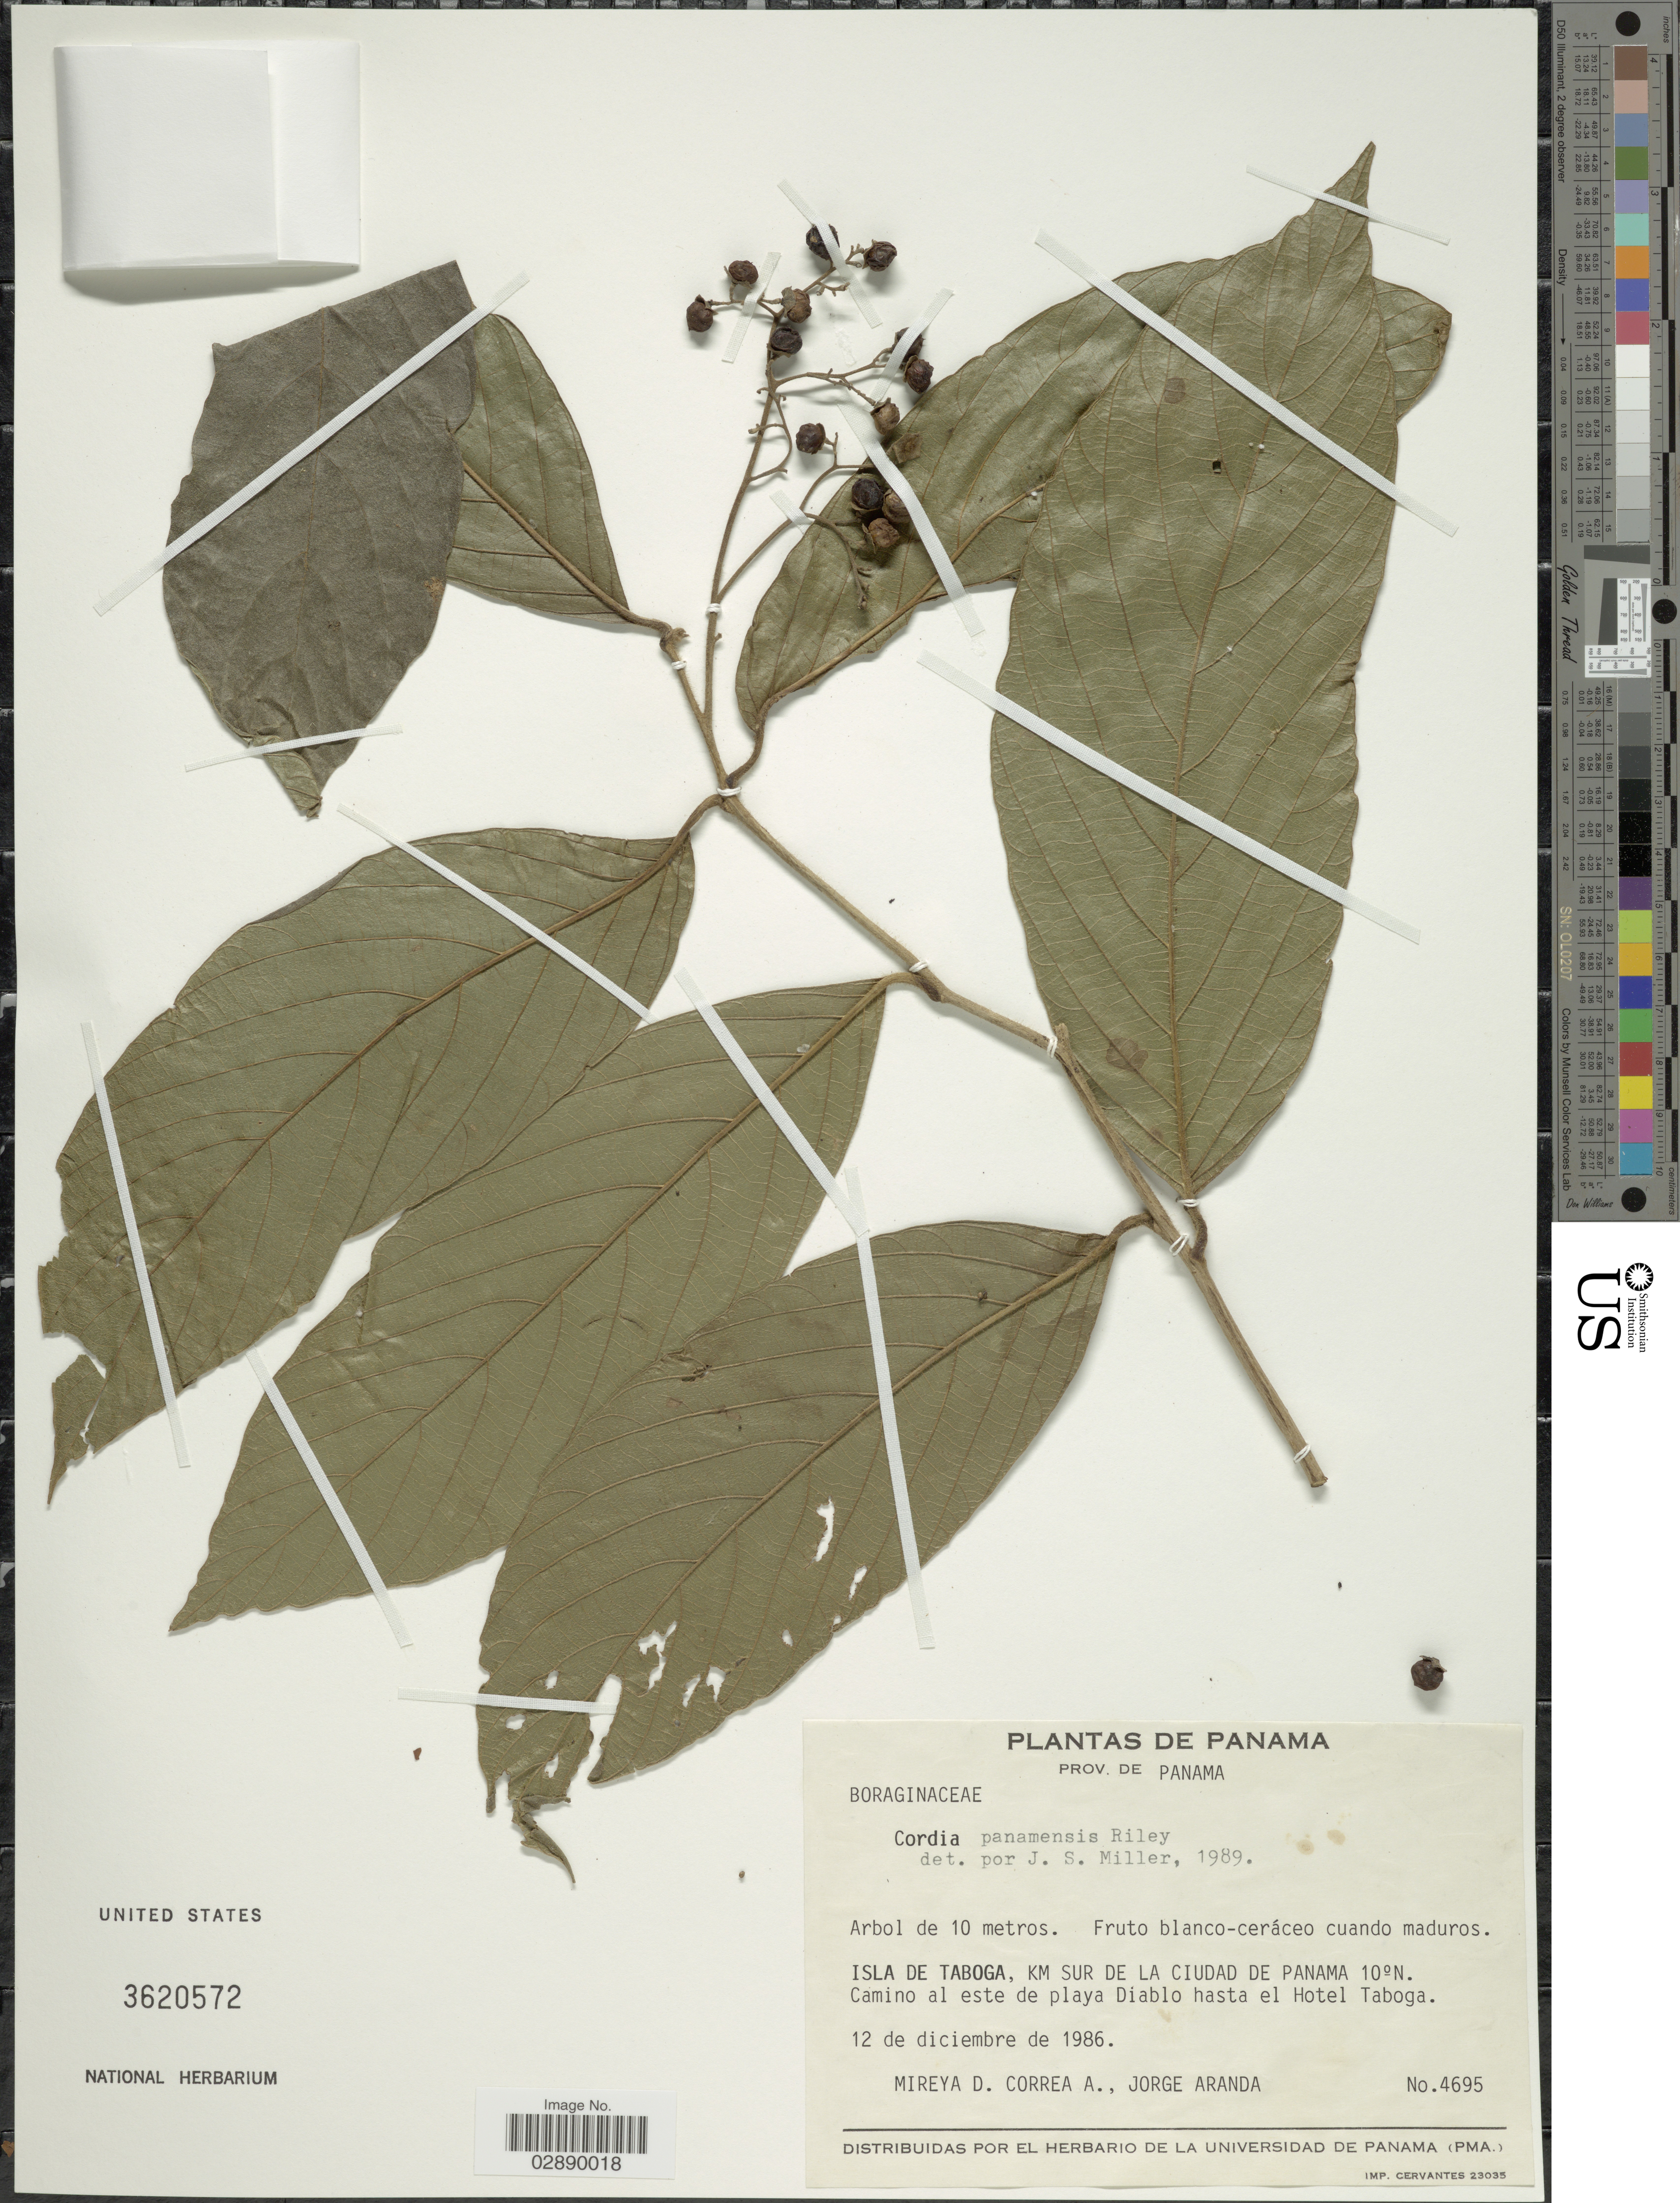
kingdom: Plantae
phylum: Tracheophyta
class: Magnoliopsida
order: Boraginales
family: Cordiaceae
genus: Cordia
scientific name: Cordia panamensis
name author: L. Riley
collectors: M. D. Corrêa-A. & J. Aranda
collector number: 4695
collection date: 1986-12-12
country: Panama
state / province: Panamá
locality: Prov. de Panama. Isla de Taboga, Km sur de la Ciudad de Panama 10°N. Camino al este de playa Diablo hasta el Hotel Taboga.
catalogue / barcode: US 3620572